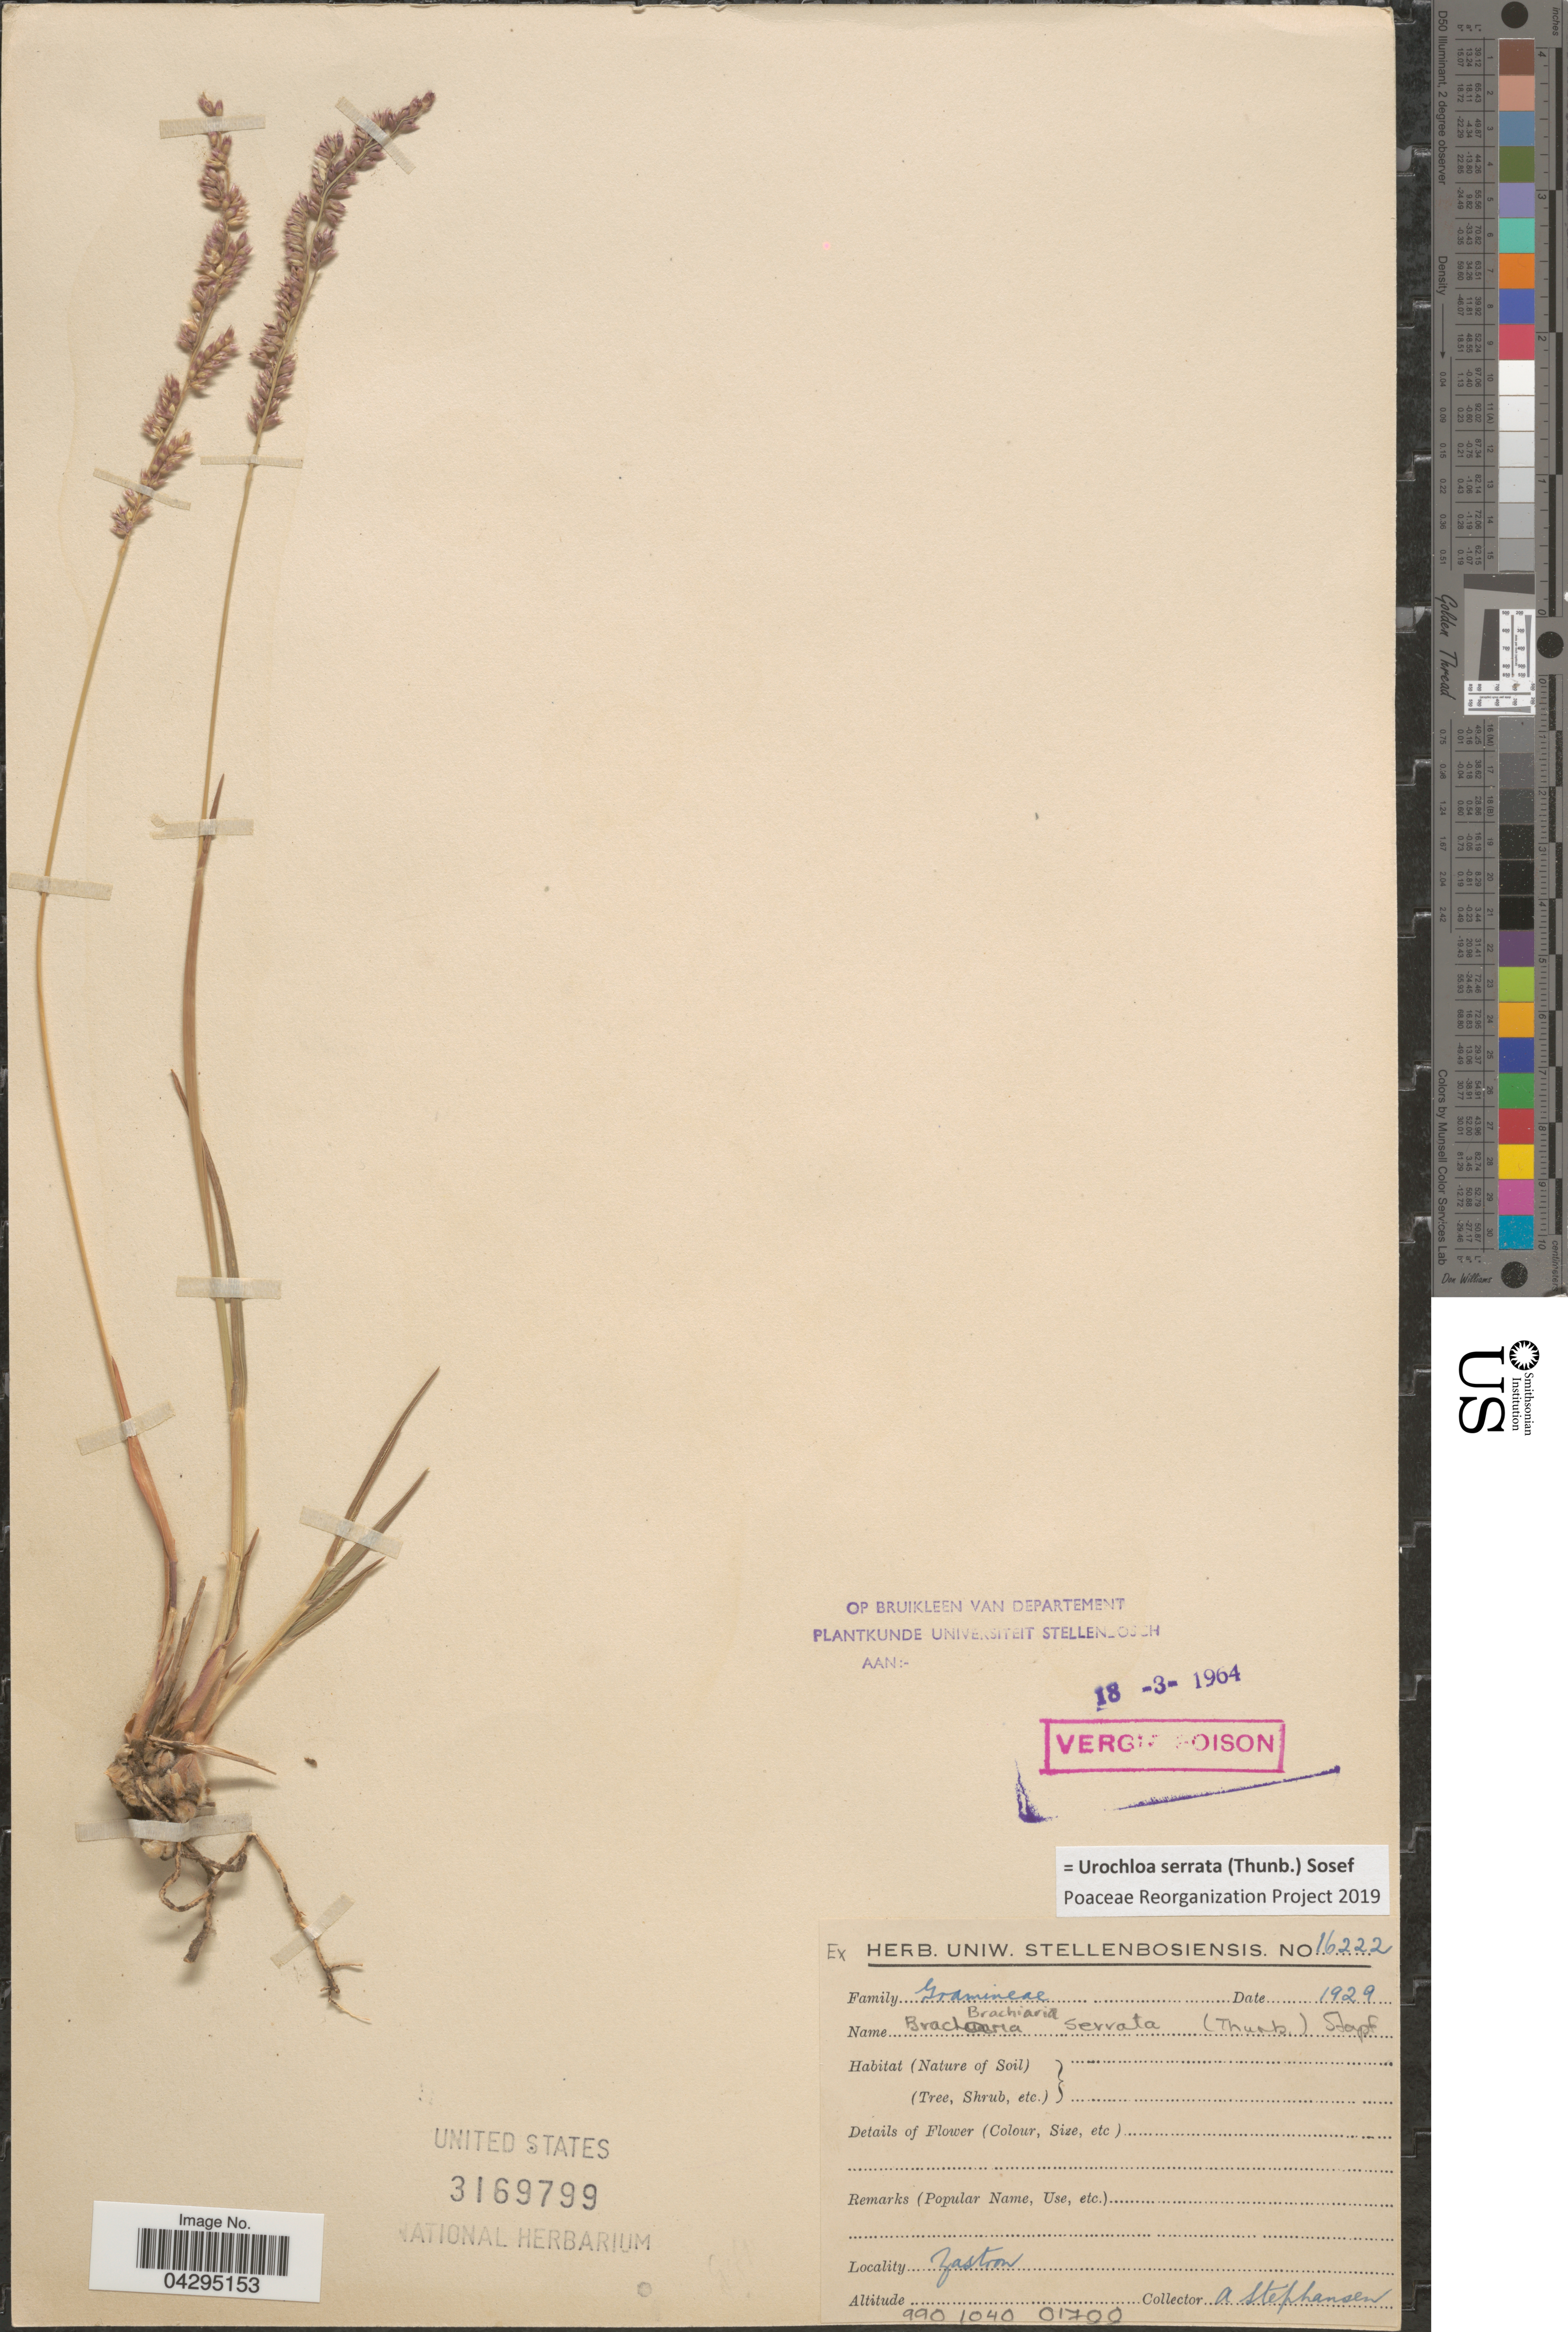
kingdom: Plantae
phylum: Tracheophyta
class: Liliopsida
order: Poales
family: Poaceae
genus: Urochloa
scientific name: Urochloa serrata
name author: (Thunb.) Sosef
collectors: A. Stephansen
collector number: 16222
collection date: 1929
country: South Africa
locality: Zastron.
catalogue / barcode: US 3169799